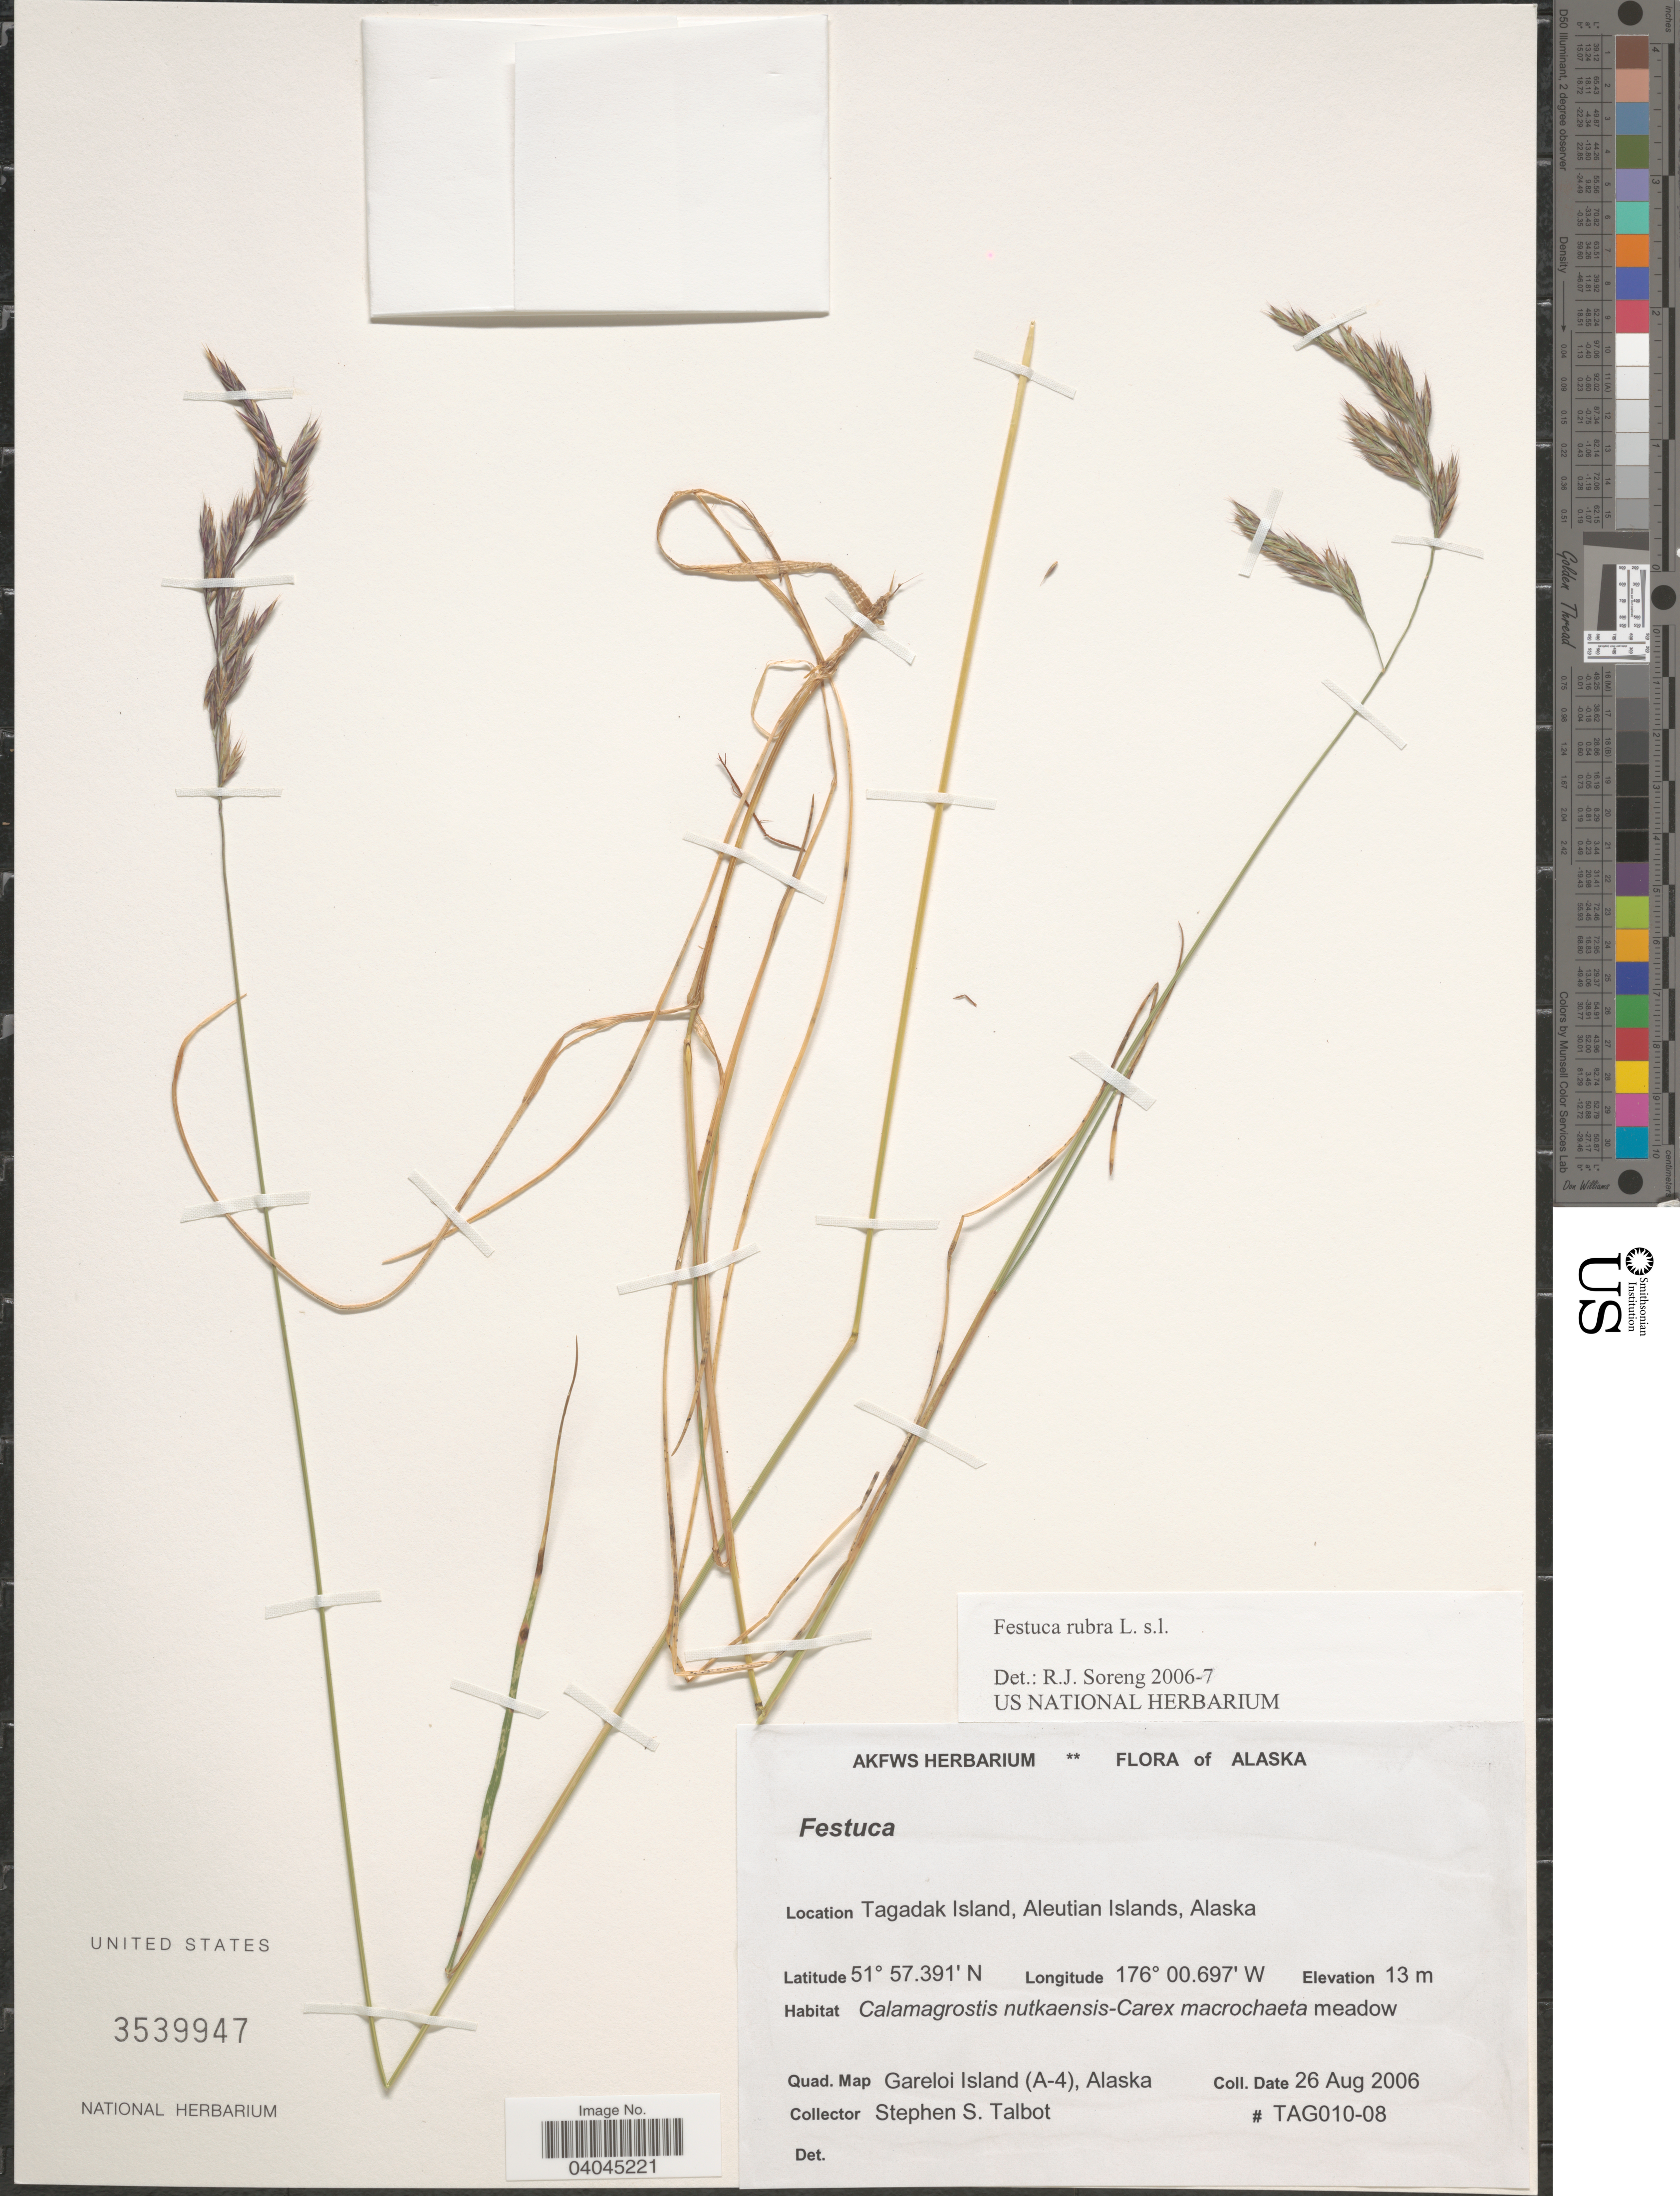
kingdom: Plantae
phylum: Tracheophyta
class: Liliopsida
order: Poales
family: Poaceae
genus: Festuca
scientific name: Festuca rubra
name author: L.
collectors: S. S. Talbot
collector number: TAG010-08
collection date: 2006-08-26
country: United States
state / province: Alaska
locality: Tagadak Island, Aleutian Islands. Quad. Map Gareloi Island (A-4).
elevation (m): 13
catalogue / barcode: US 3539947